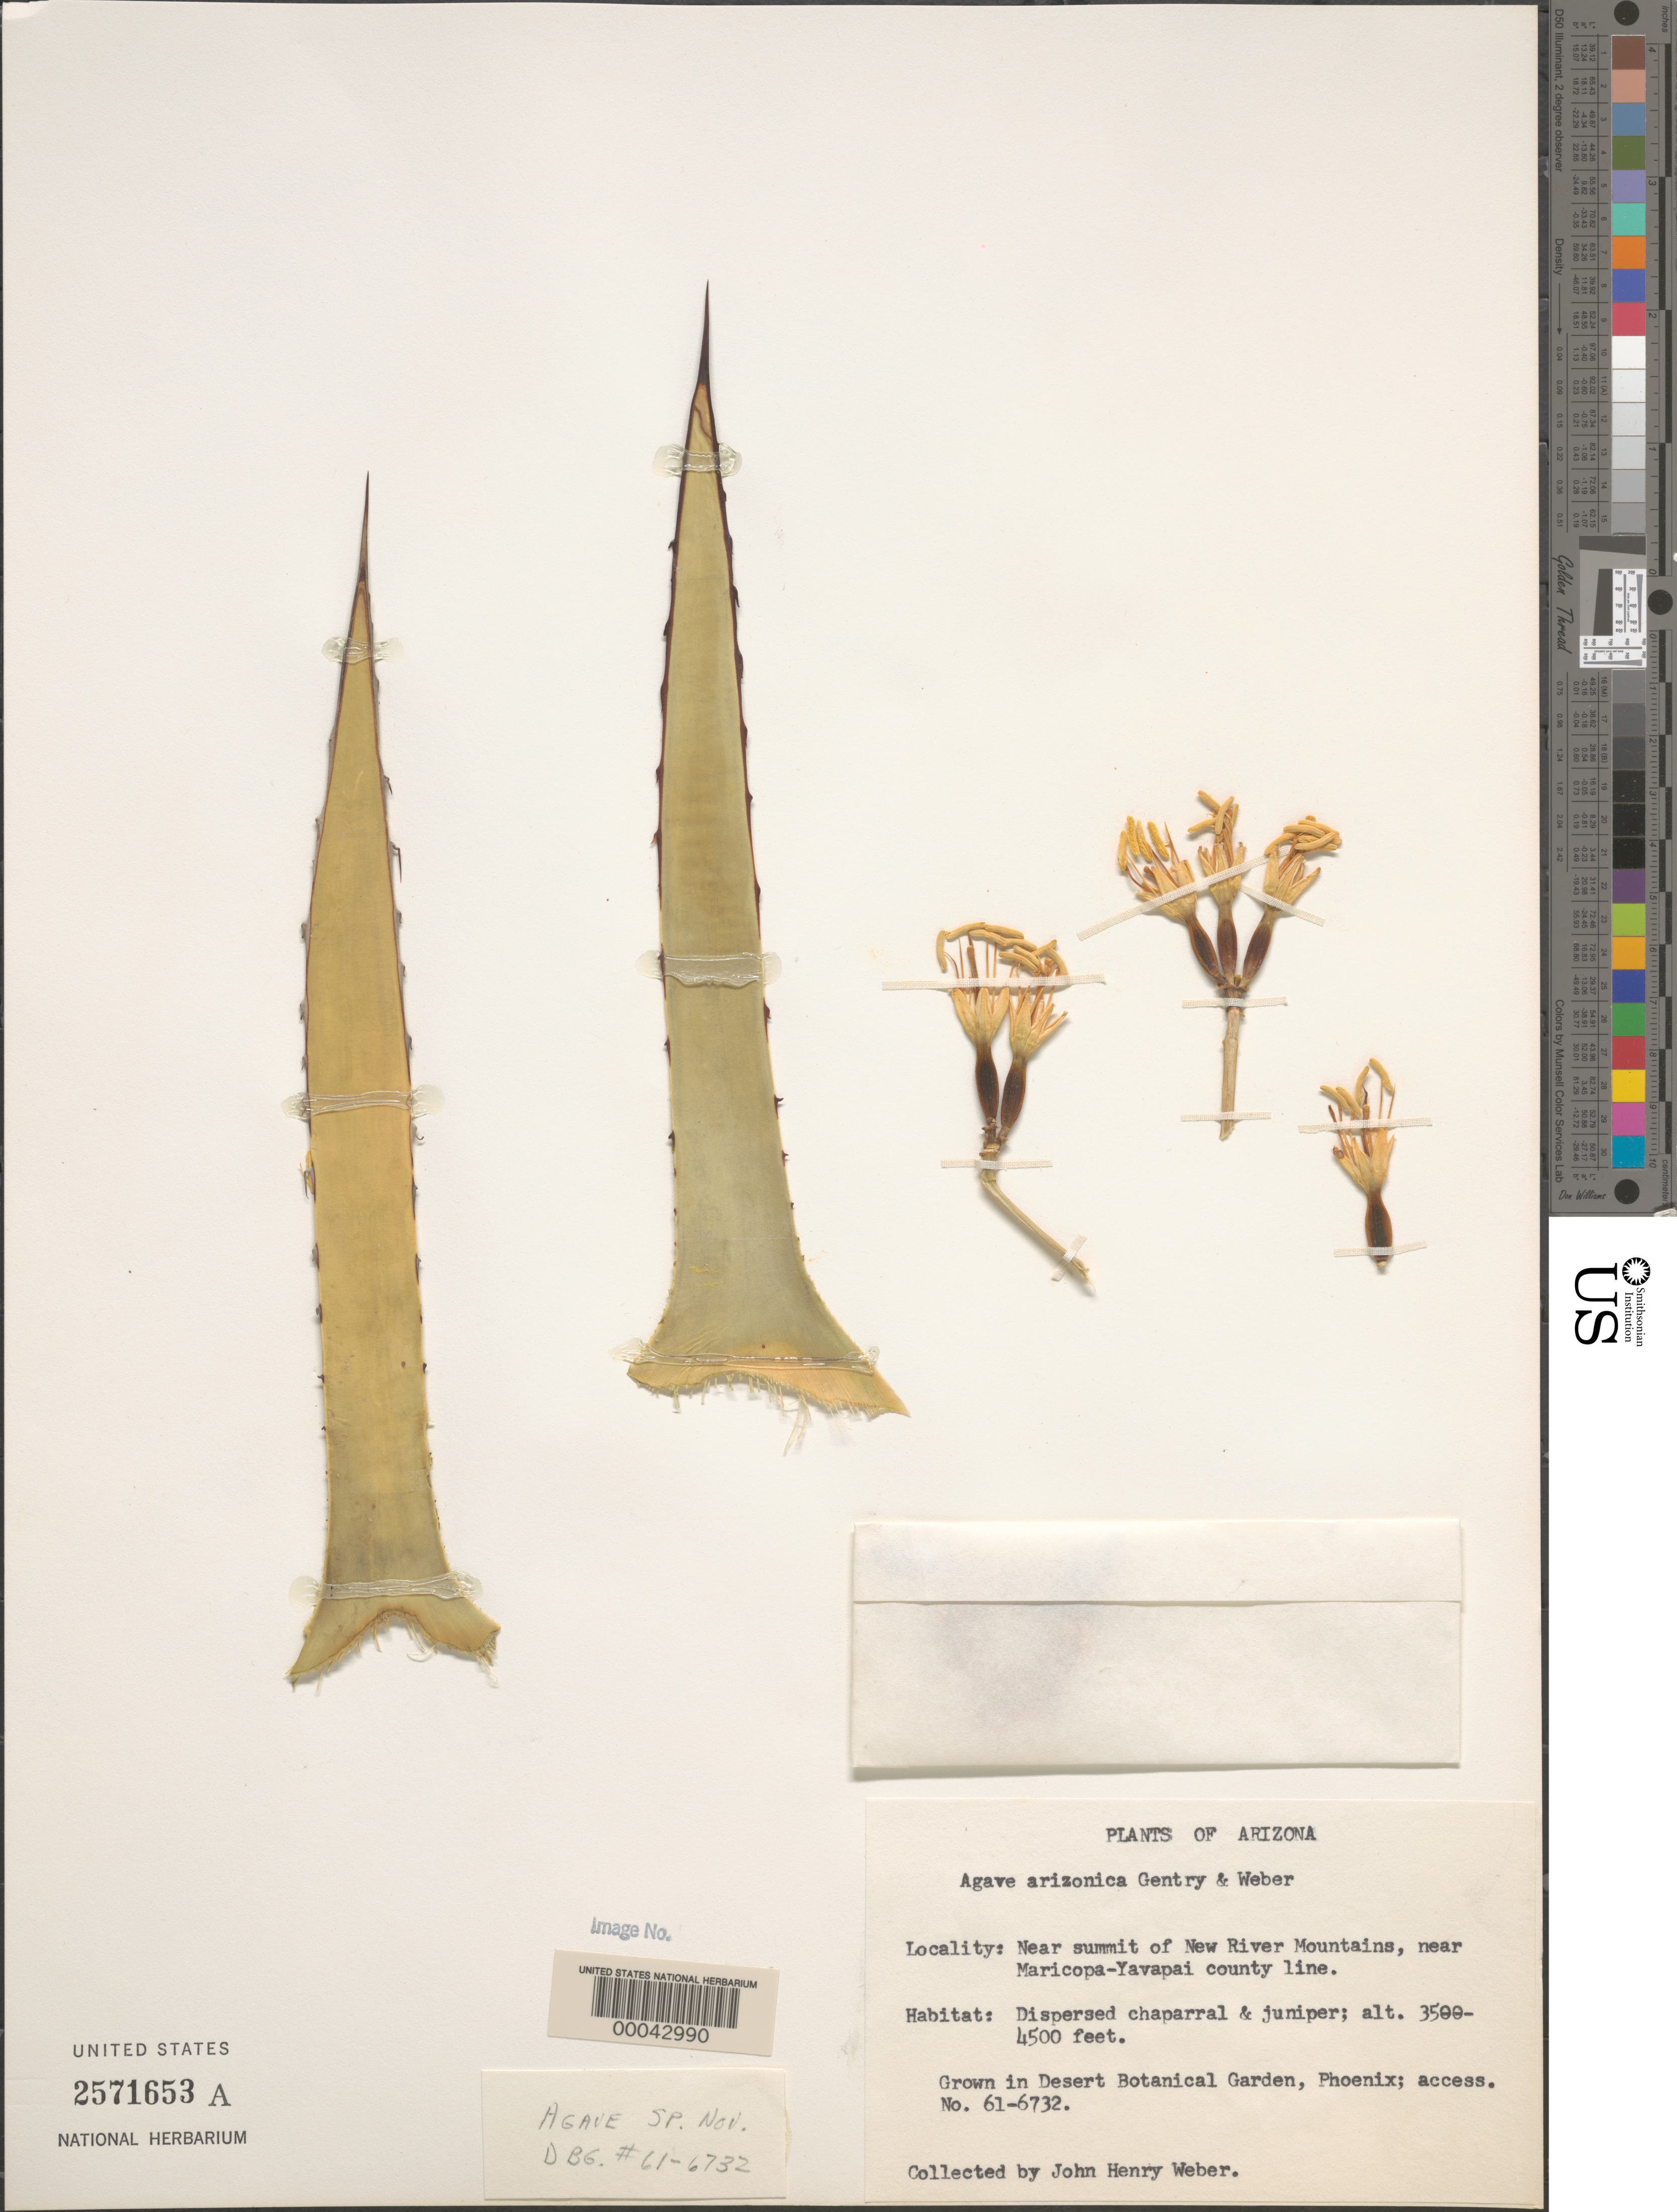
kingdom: Plantae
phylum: Tracheophyta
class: Liliopsida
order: Asparagales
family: Asparagaceae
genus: Agave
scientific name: Agave arizonica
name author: Gentry & J.H. Weber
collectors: J. H. Weber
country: United States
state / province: Arizona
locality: Near summit of New River Mountains, near Maricopa-Yavapai county line [unsure placement] In Desert Botanical Garden, Phoenix.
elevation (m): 1372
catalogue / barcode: US 2571653A